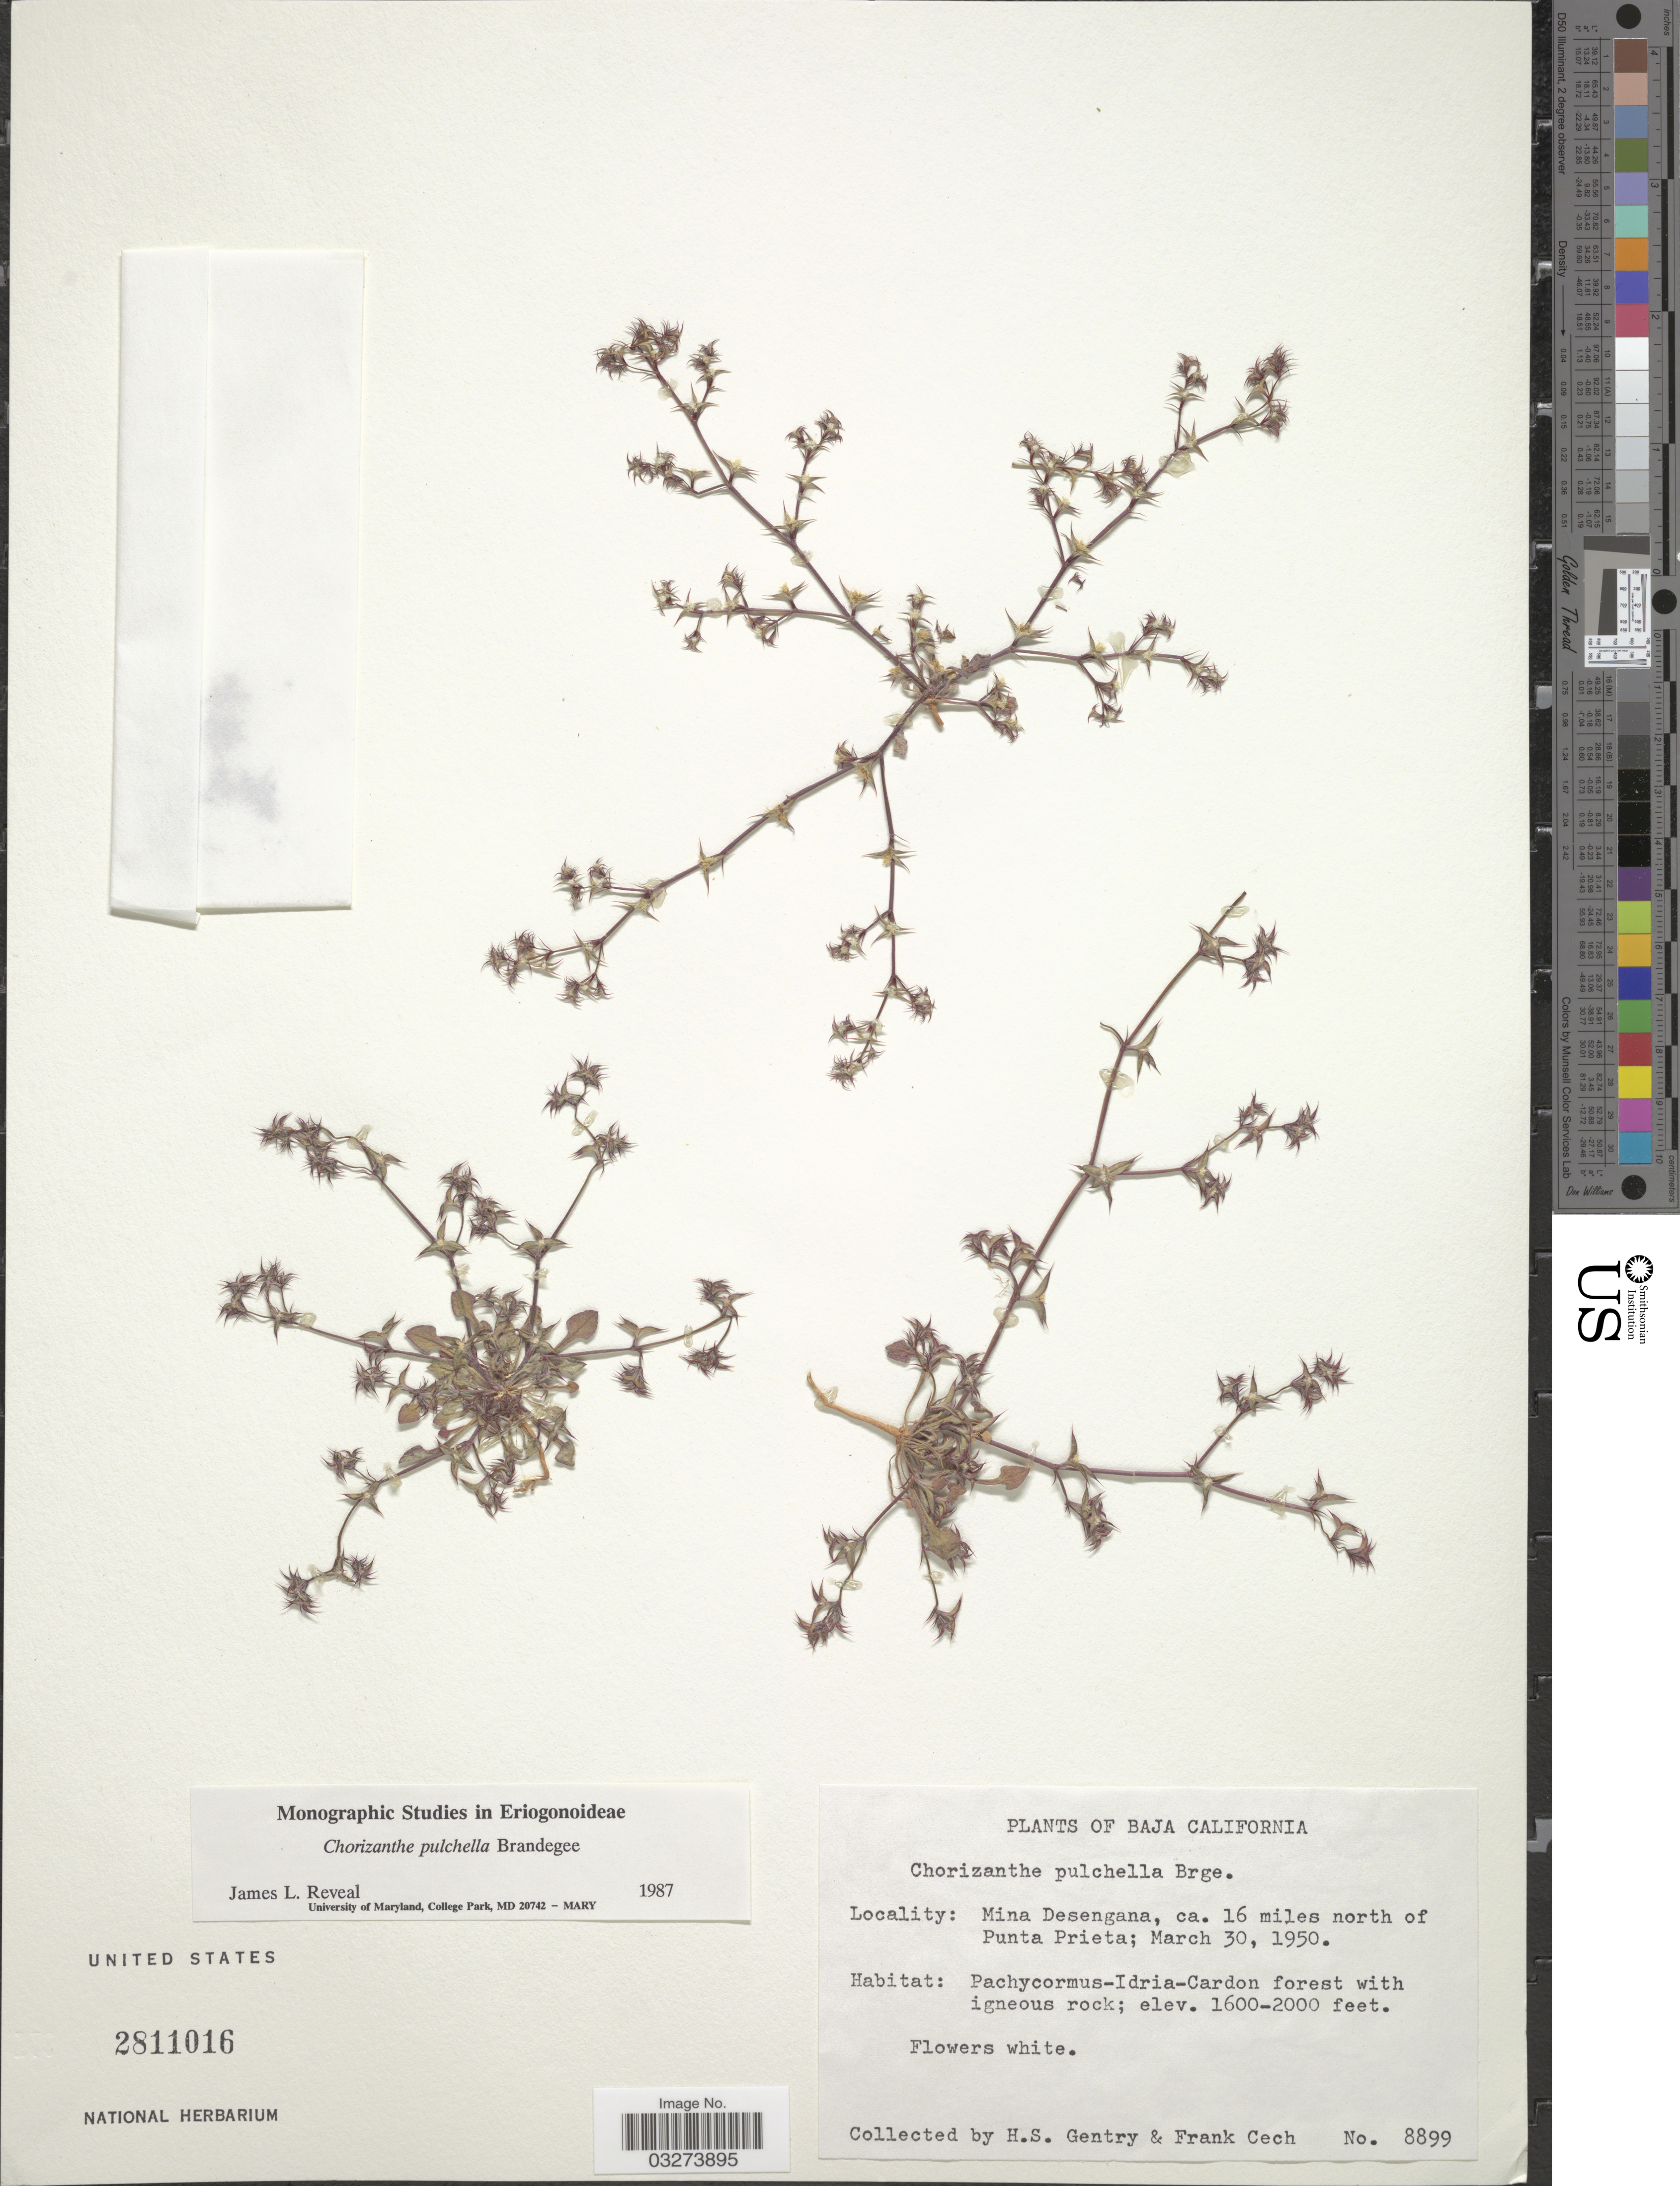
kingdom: Plantae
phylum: Tracheophyta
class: Magnoliopsida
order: Caryophyllales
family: Polygonaceae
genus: Chorizanthe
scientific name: Chorizanthe pulchella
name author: Brandegee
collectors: H. S. Gentry & F. Cech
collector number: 8899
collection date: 1950-03-30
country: Mexico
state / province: Baja California Norte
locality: Mina Desengana, ca. 16 miles north of Punta Prieta.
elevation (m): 488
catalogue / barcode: US 2811016